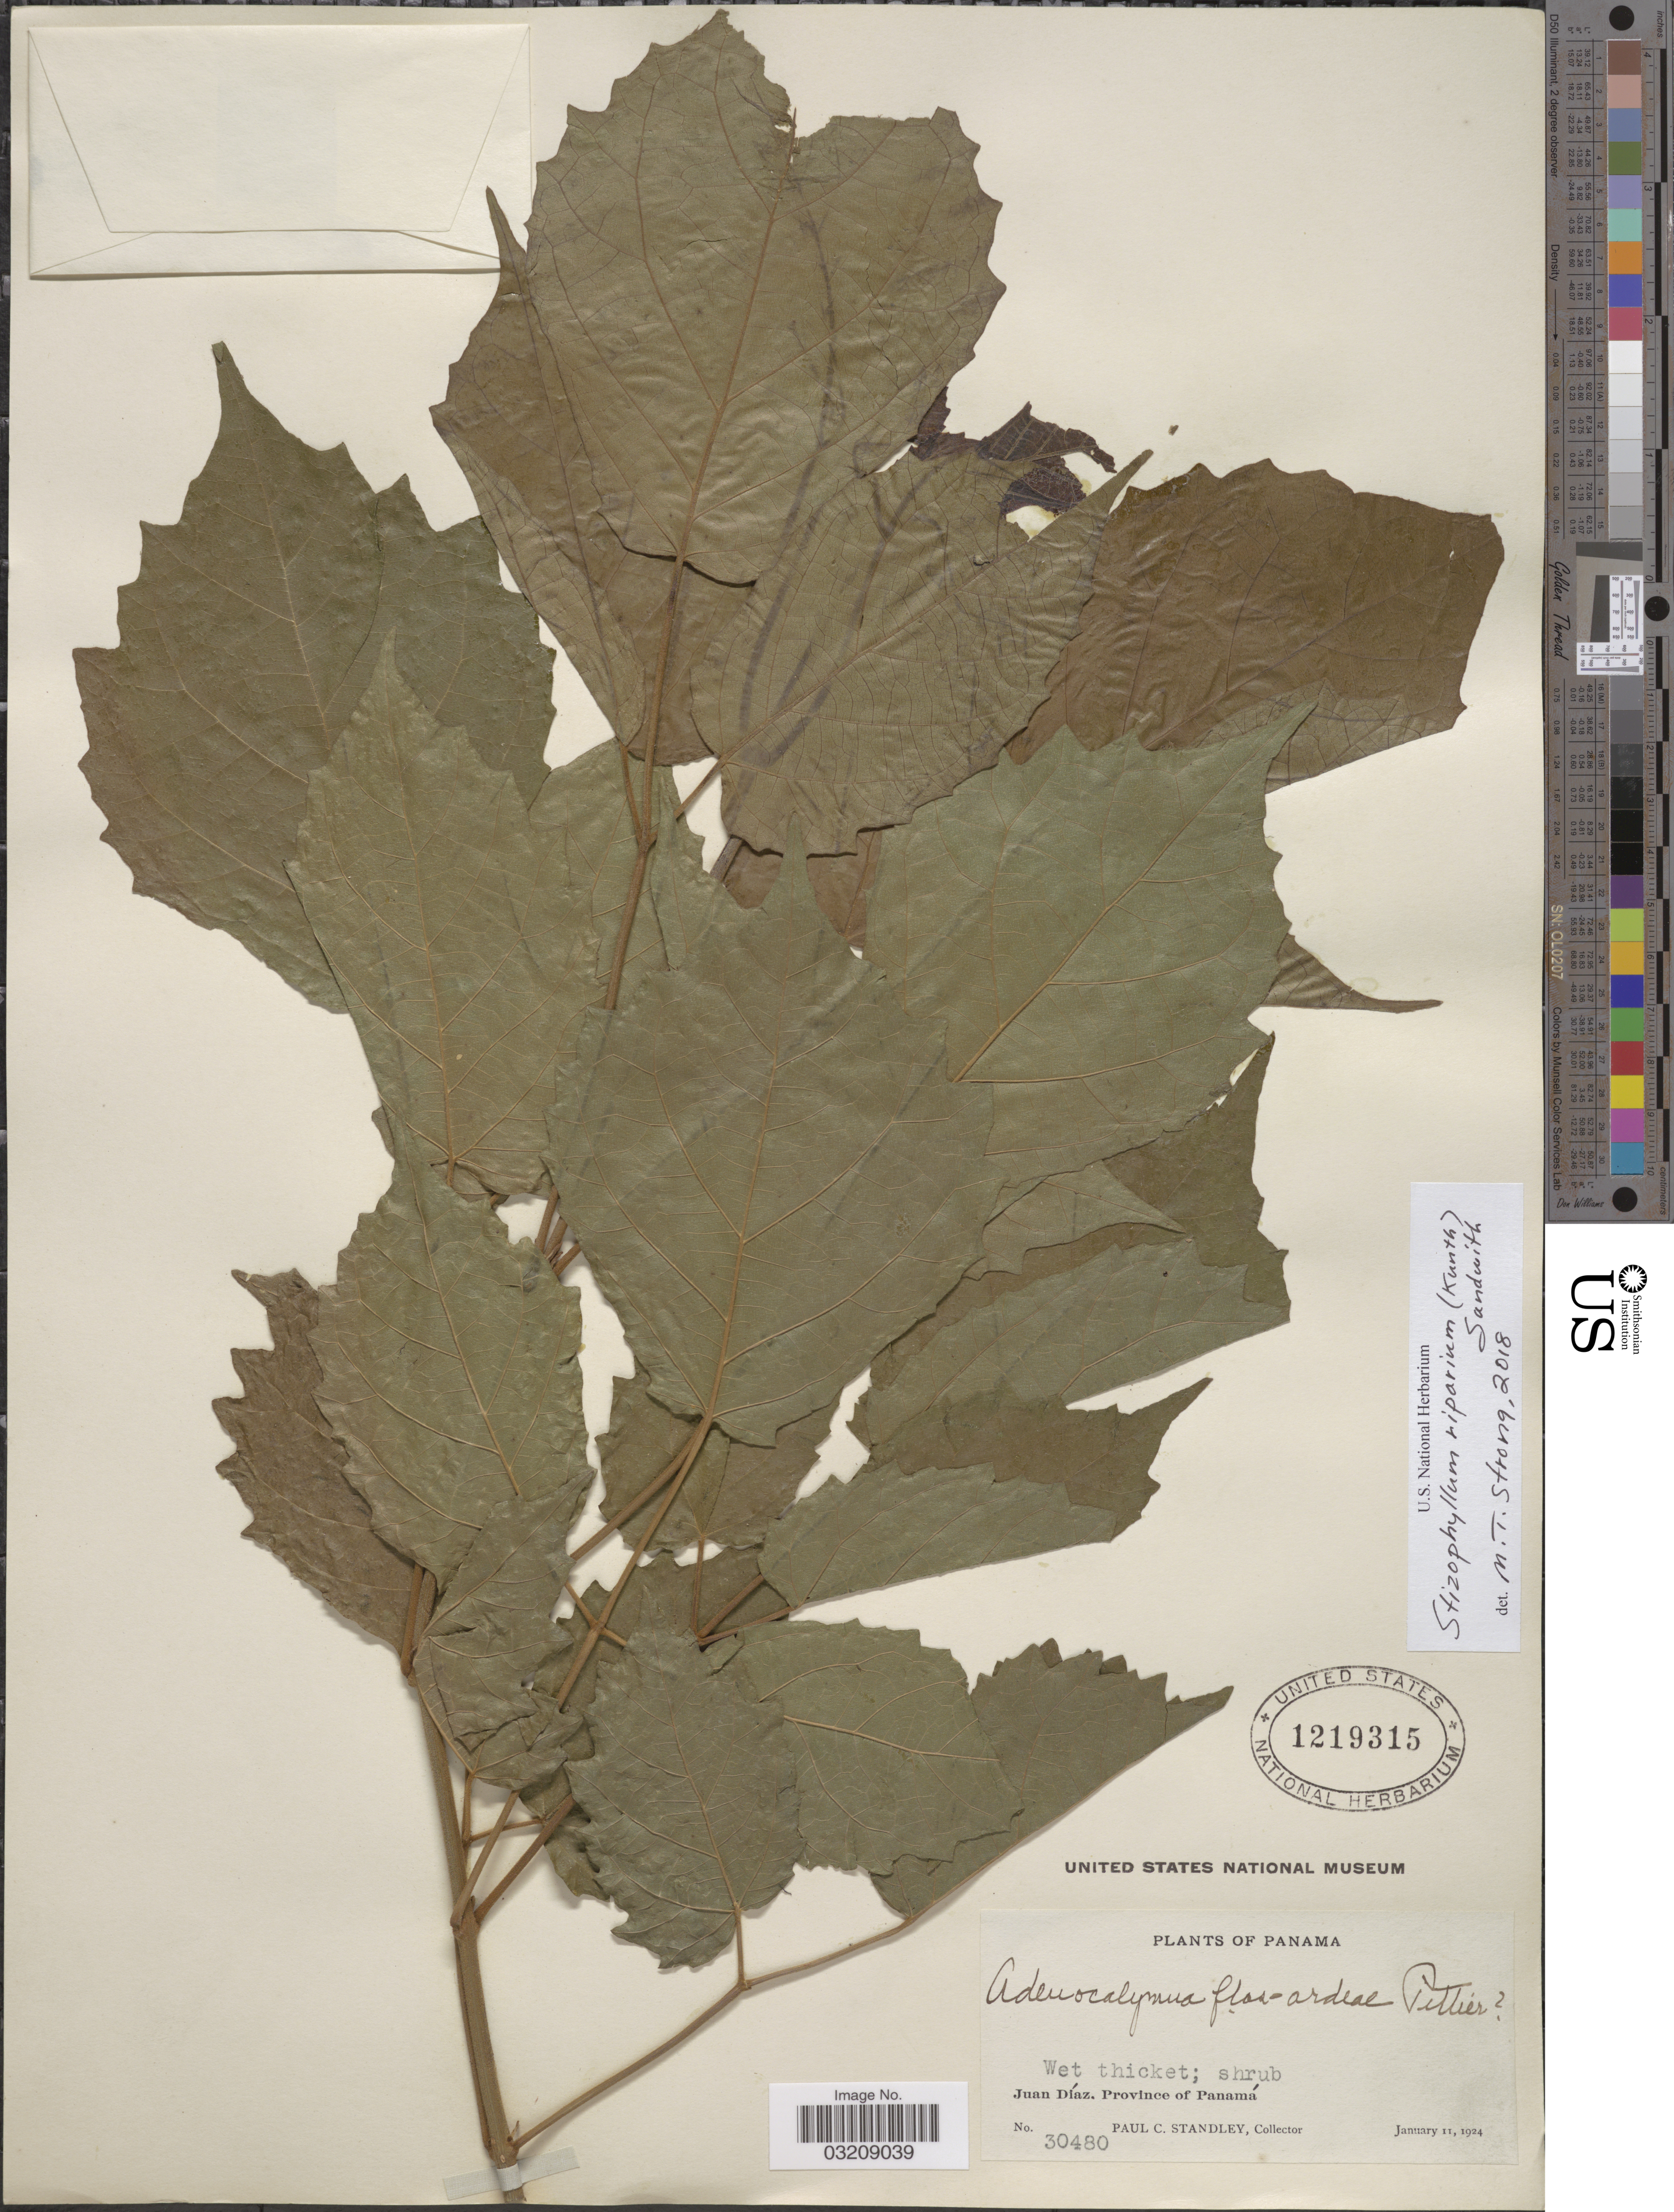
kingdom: Plantae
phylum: Tracheophyta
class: Magnoliopsida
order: Lamiales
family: Bignoniaceae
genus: Stizophyllum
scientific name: Stizophyllum riparium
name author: (Kunth) Sandwith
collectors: P. C. Standley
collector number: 30480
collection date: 1924-01-11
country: Panama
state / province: Panamá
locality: Juan Díaz.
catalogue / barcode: US 1219315